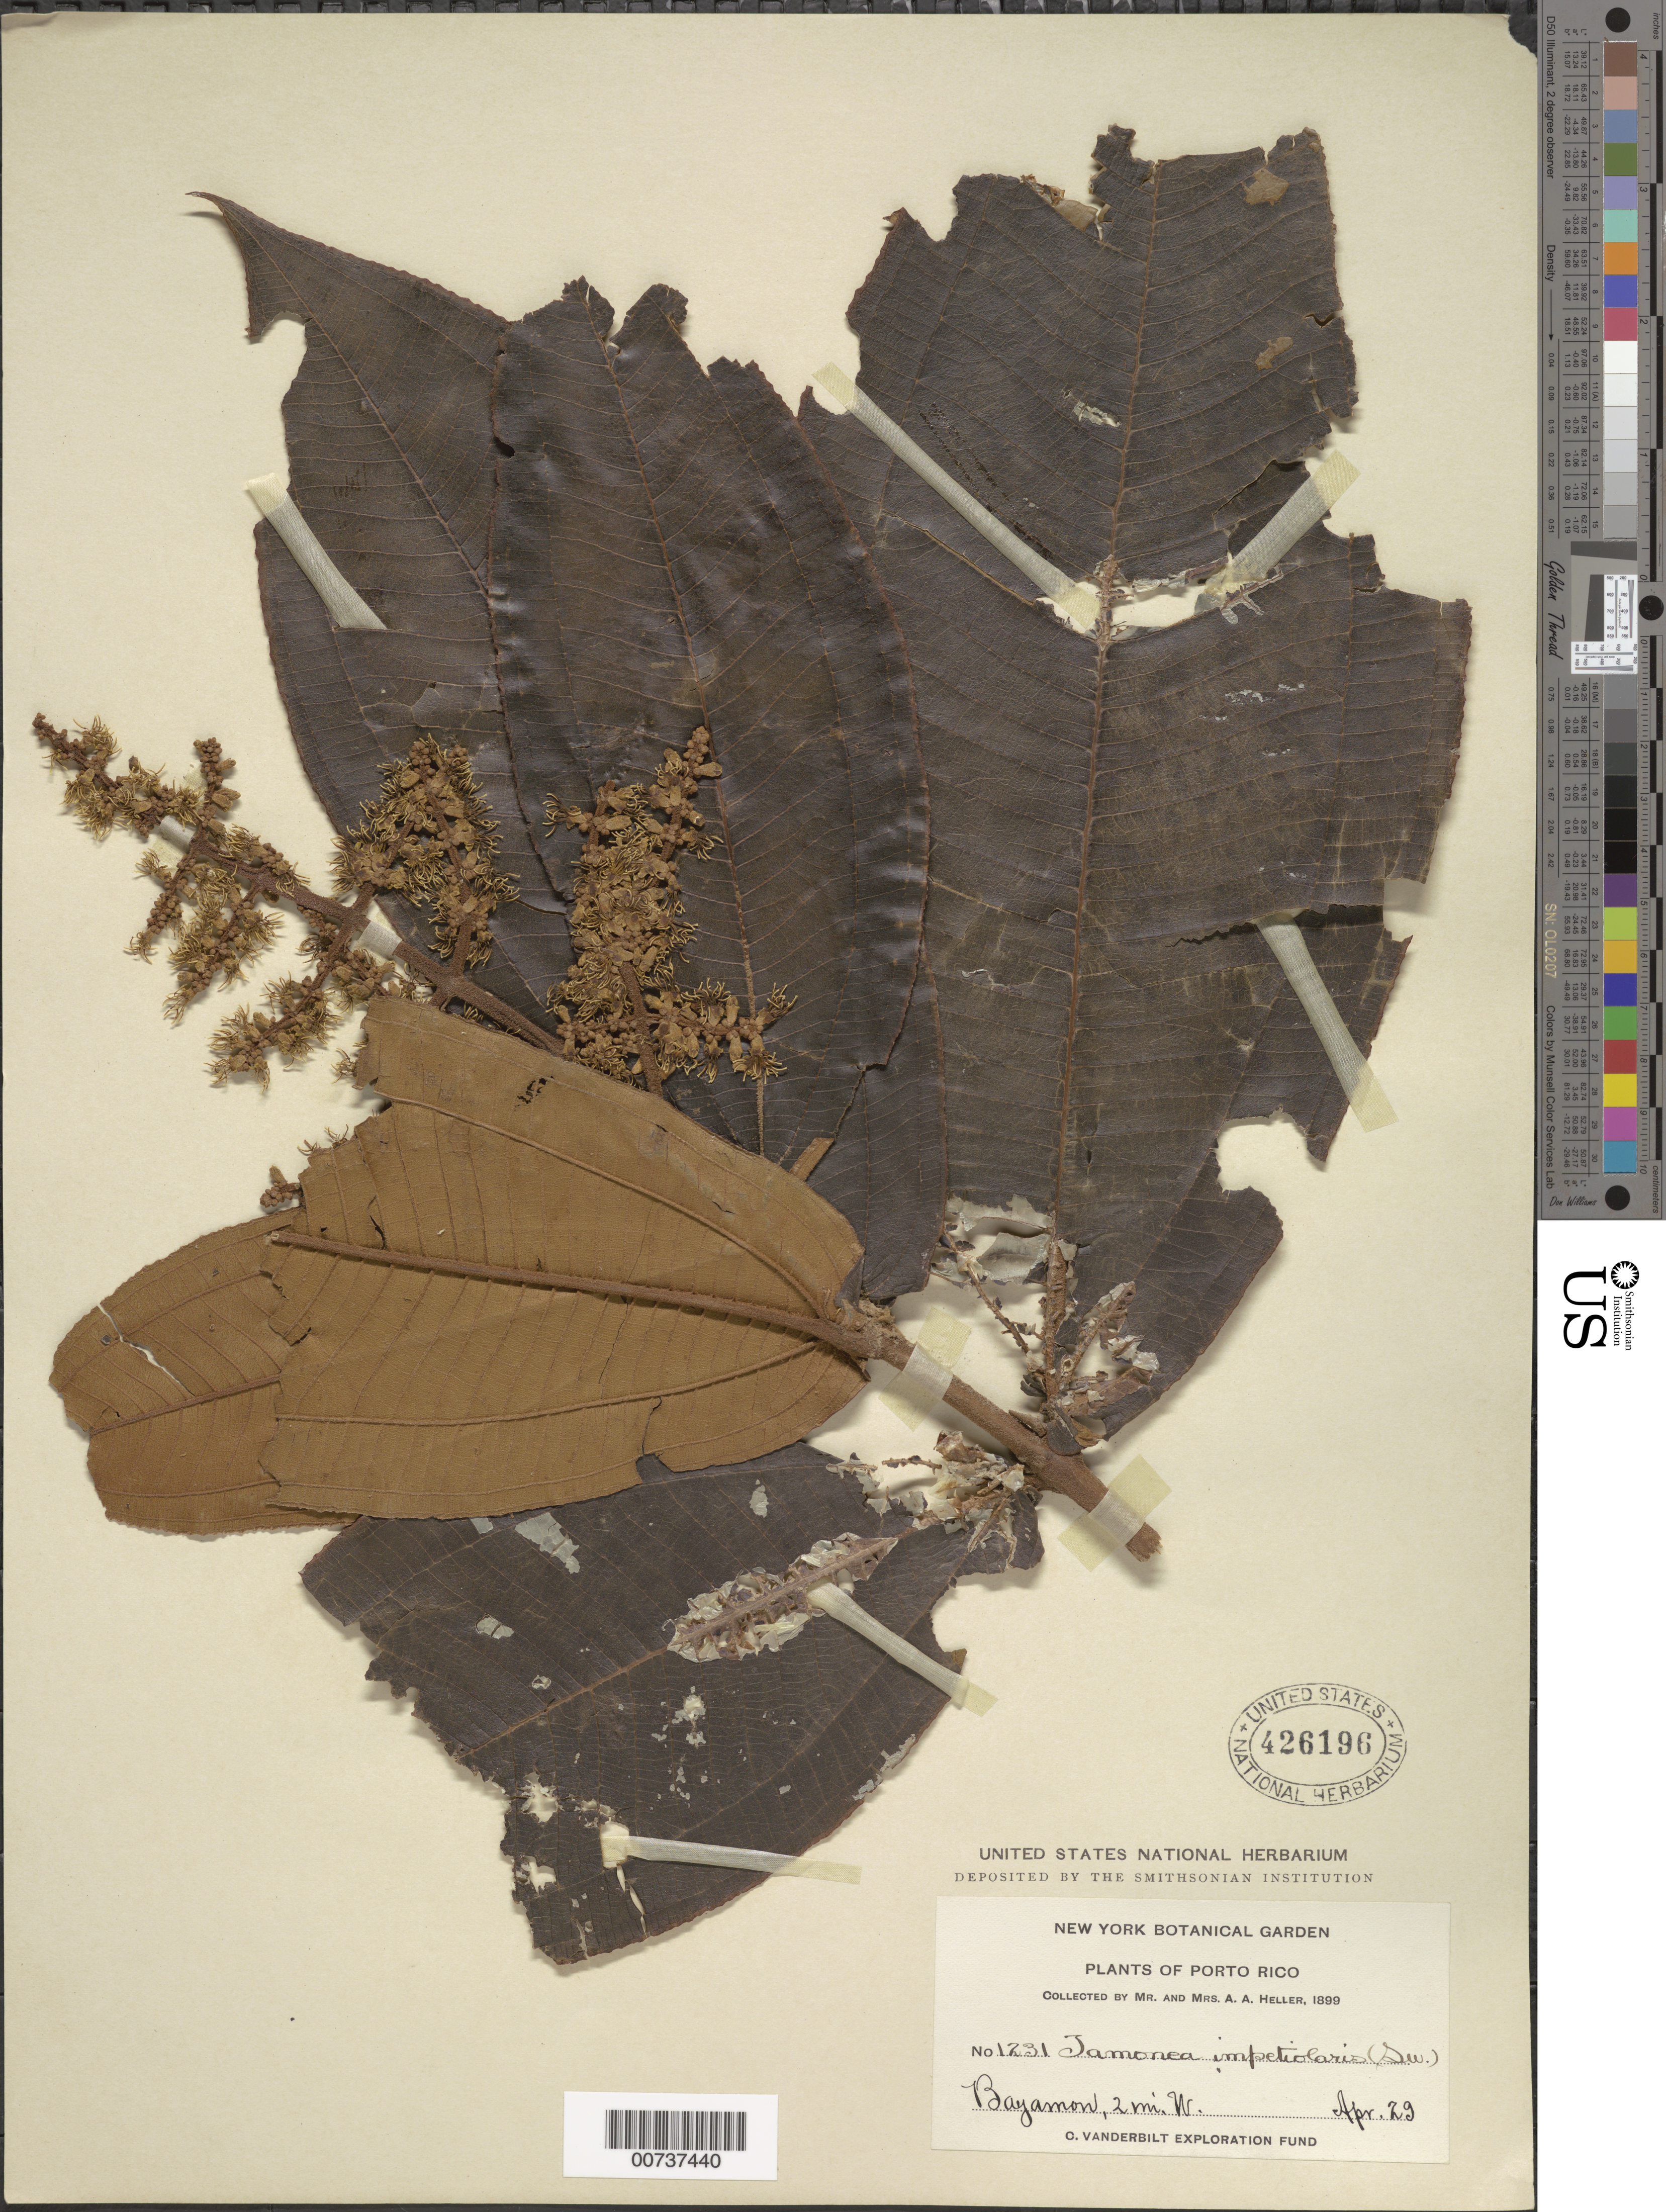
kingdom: Plantae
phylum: Tracheophyta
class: Magnoliopsida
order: Myrtales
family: Melastomataceae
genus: Miconia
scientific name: Miconia impetiolaris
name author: (Sw.) D. Don ex DC.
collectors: A. A. Heller & E. G. Heller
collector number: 1231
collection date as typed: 29 Apr 1899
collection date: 1899-04-29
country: Puerto Rico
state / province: Bayamón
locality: Bayamón, 2 miles West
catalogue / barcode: US 426196